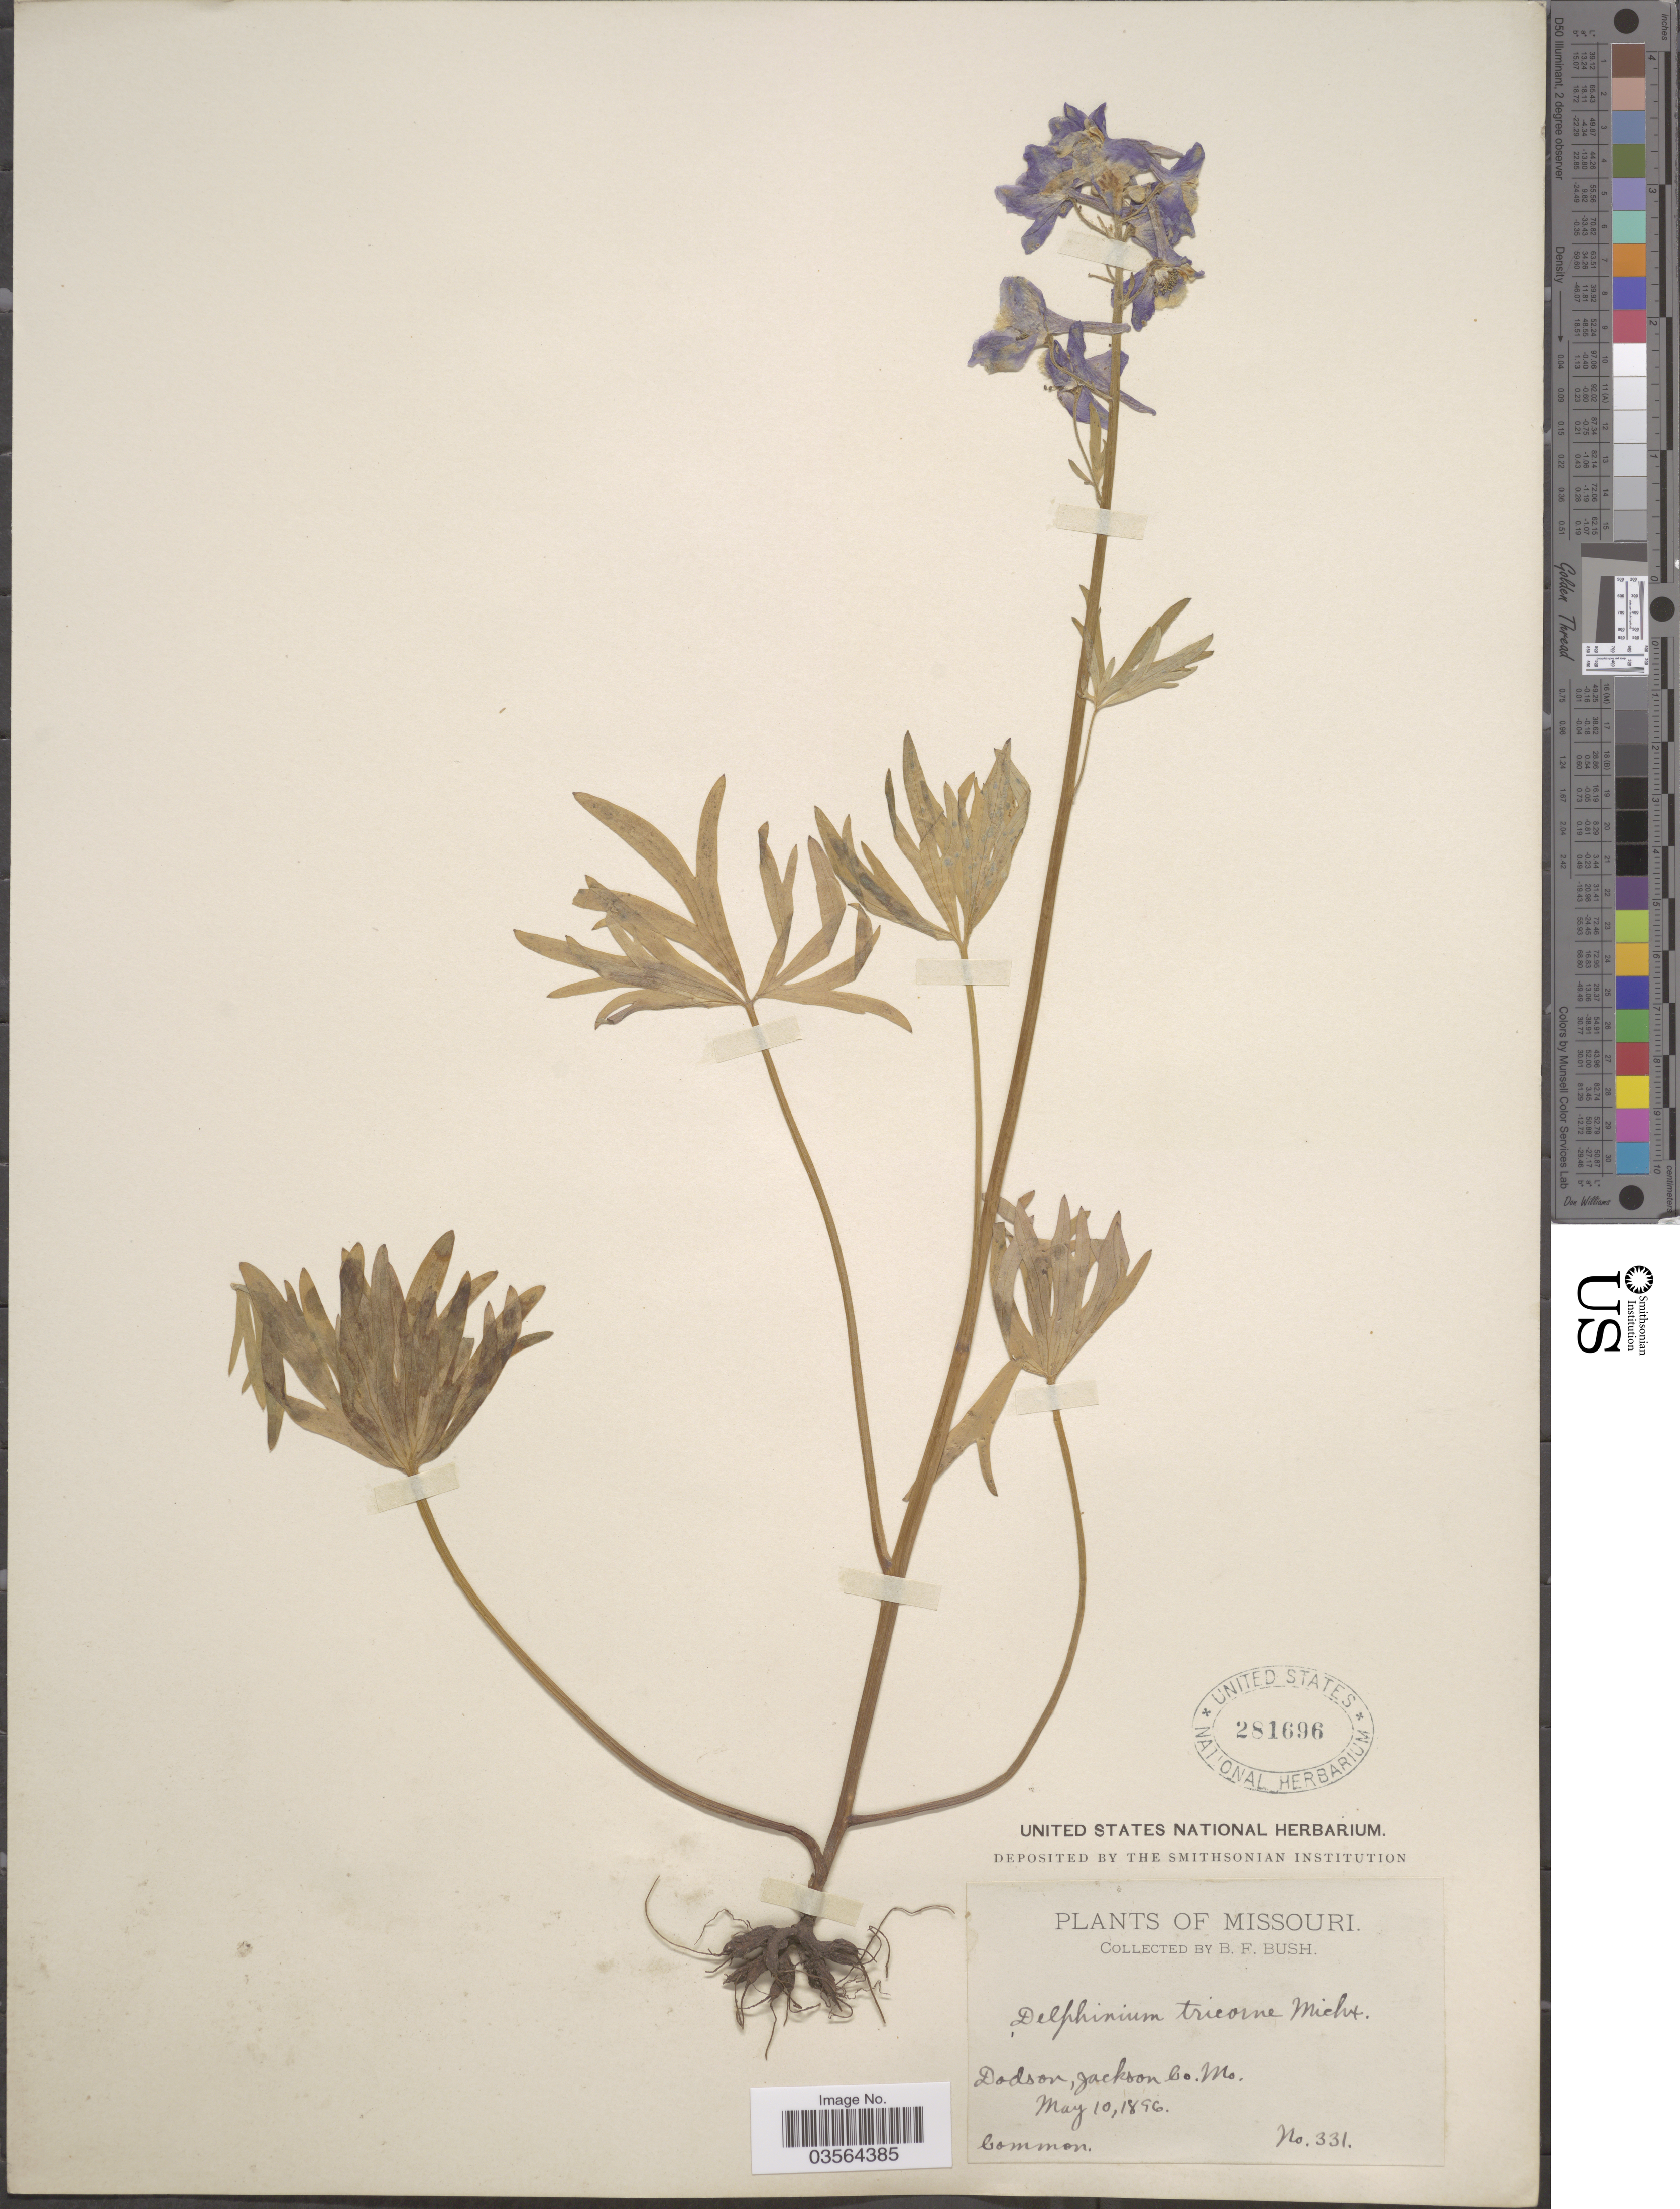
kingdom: Plantae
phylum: Tracheophyta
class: Magnoliopsida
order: Ranunculales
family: Ranunculaceae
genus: Delphinium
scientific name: Delphinium tricorne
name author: Michx.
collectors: B. F. Bush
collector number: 331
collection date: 1896-05-10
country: United States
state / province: Missouri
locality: Dodson, Jackson Co.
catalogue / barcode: US 281696